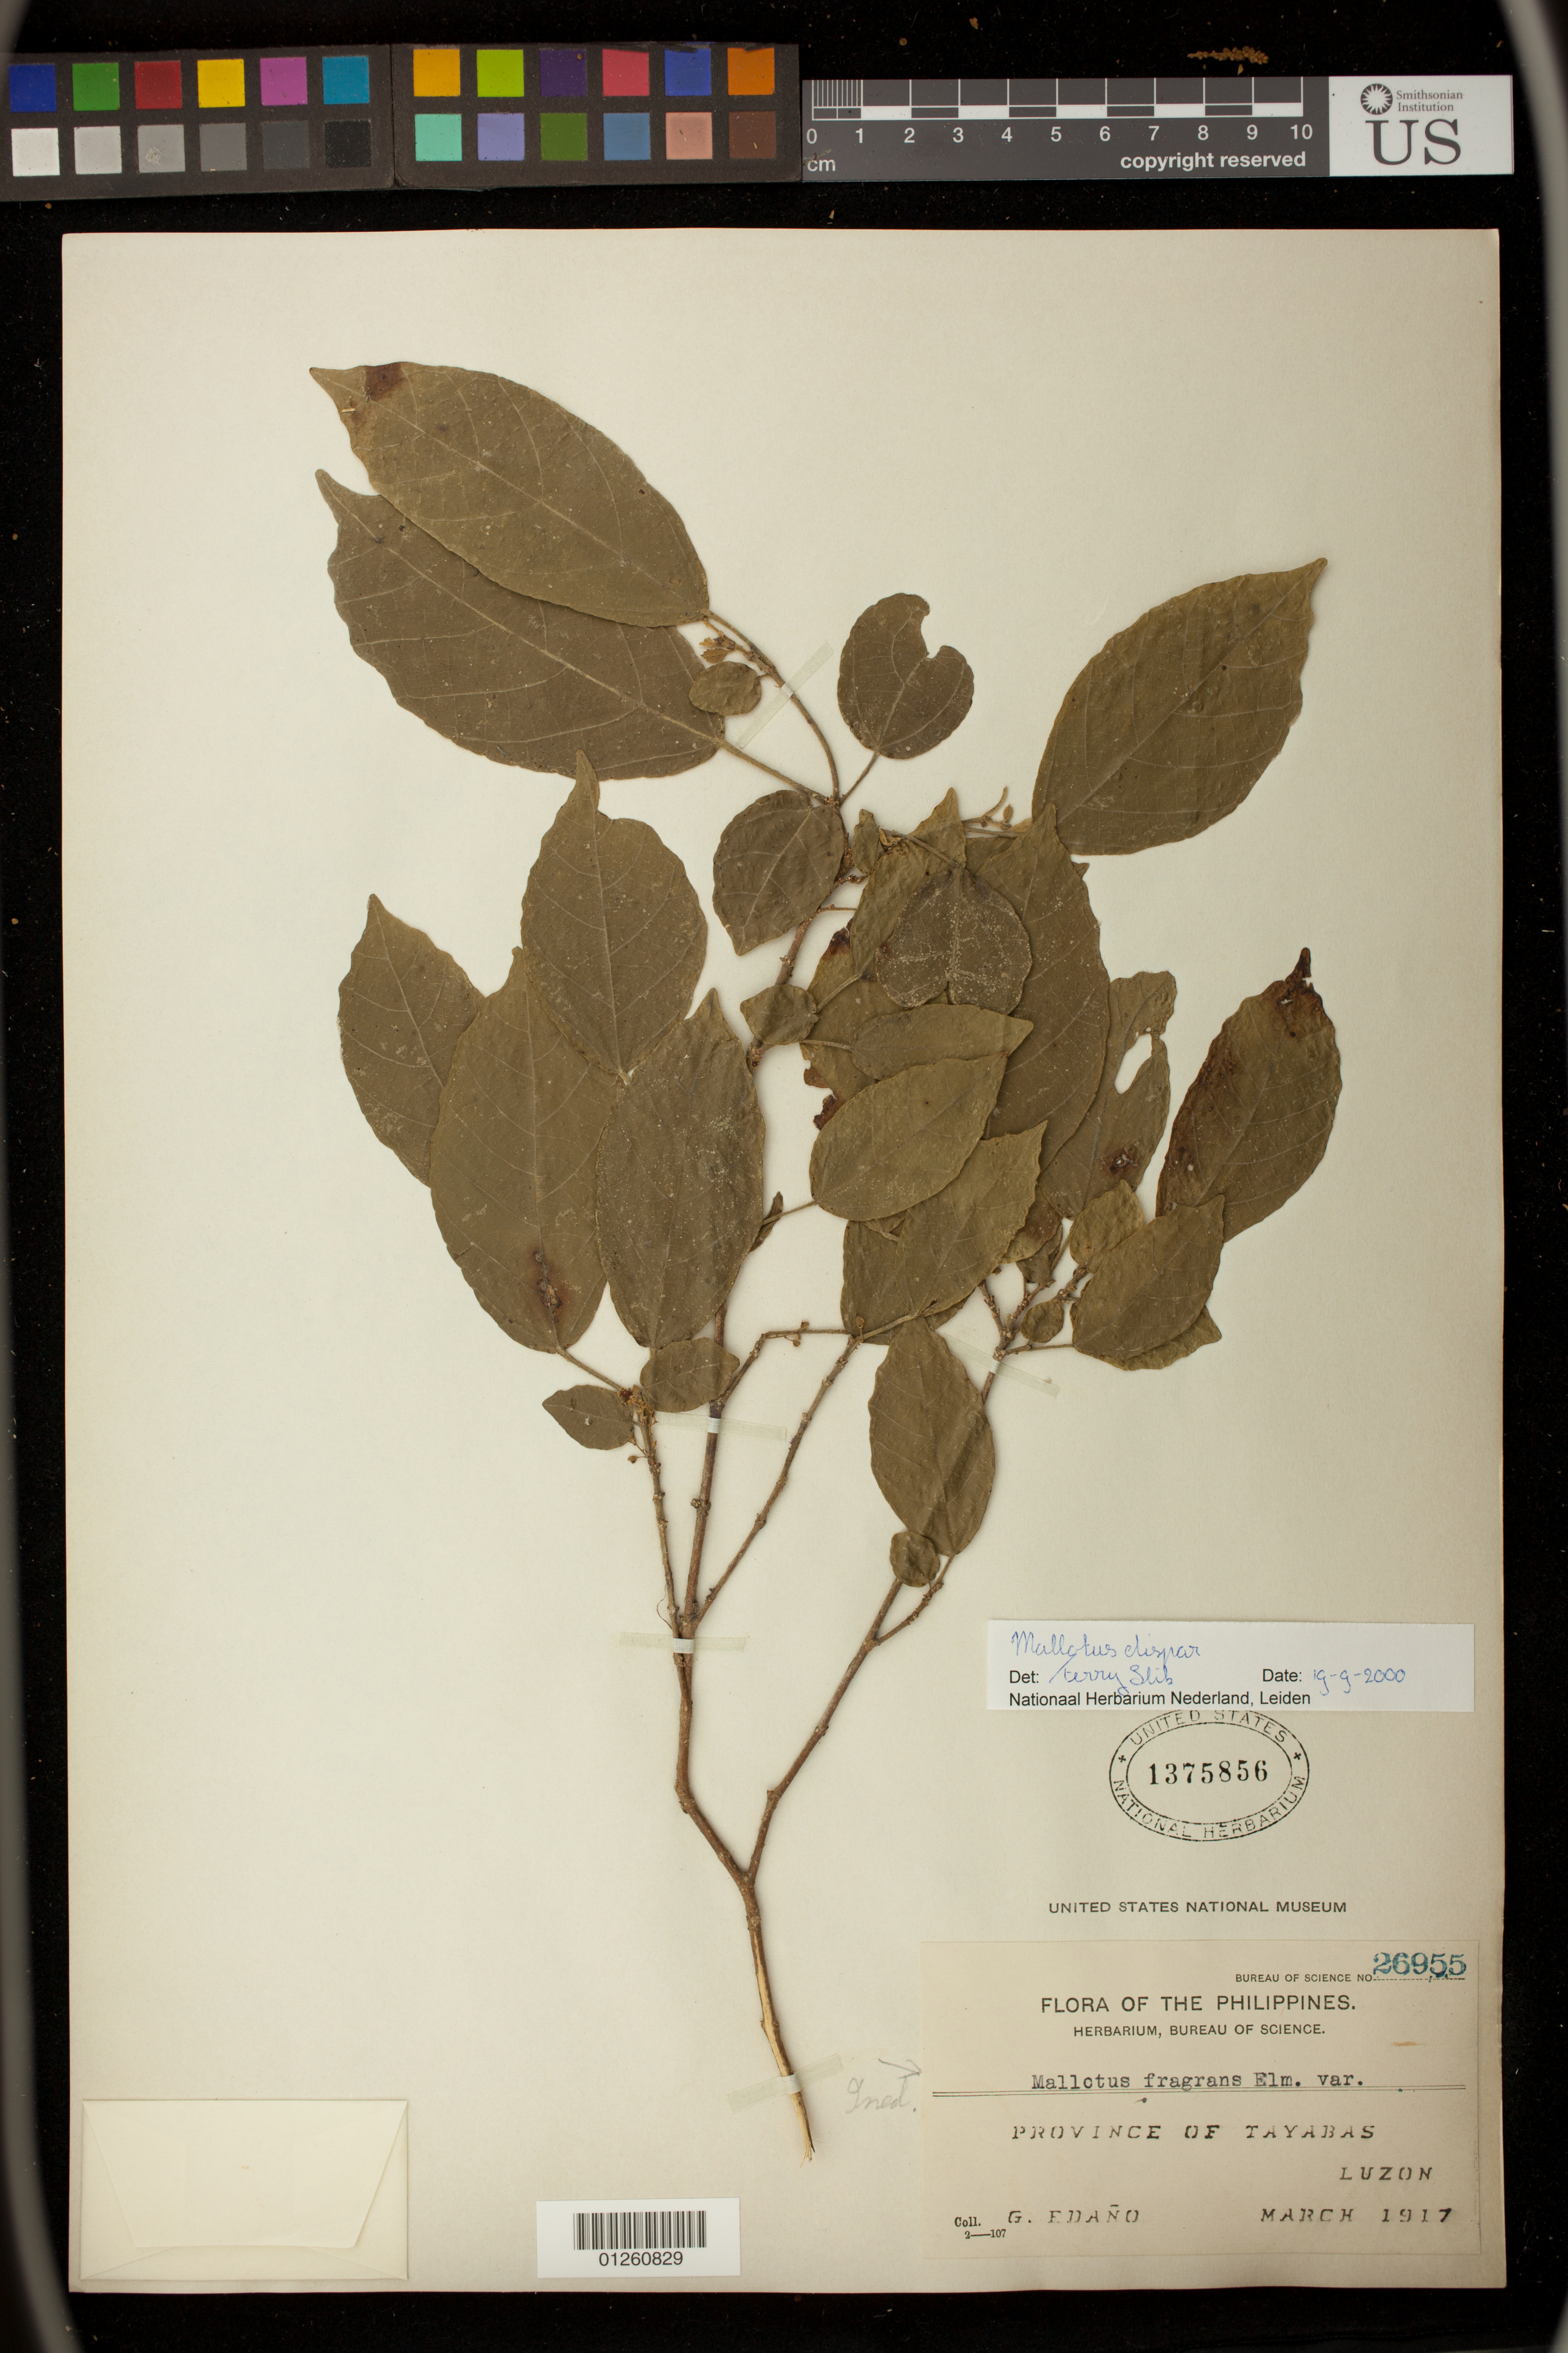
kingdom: Plantae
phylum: Tracheophyta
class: Magnoliopsida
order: Malpighiales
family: Euphorbiaceae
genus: Mallotus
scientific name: Mallotus dispar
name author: (Blume) Müll. Arg.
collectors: G. Edaño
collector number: Bur. Sci. 26955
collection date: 1917-03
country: Philippines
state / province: Calabarzon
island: Luzon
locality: Province of Tayabas, Luzon.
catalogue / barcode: US 1375856